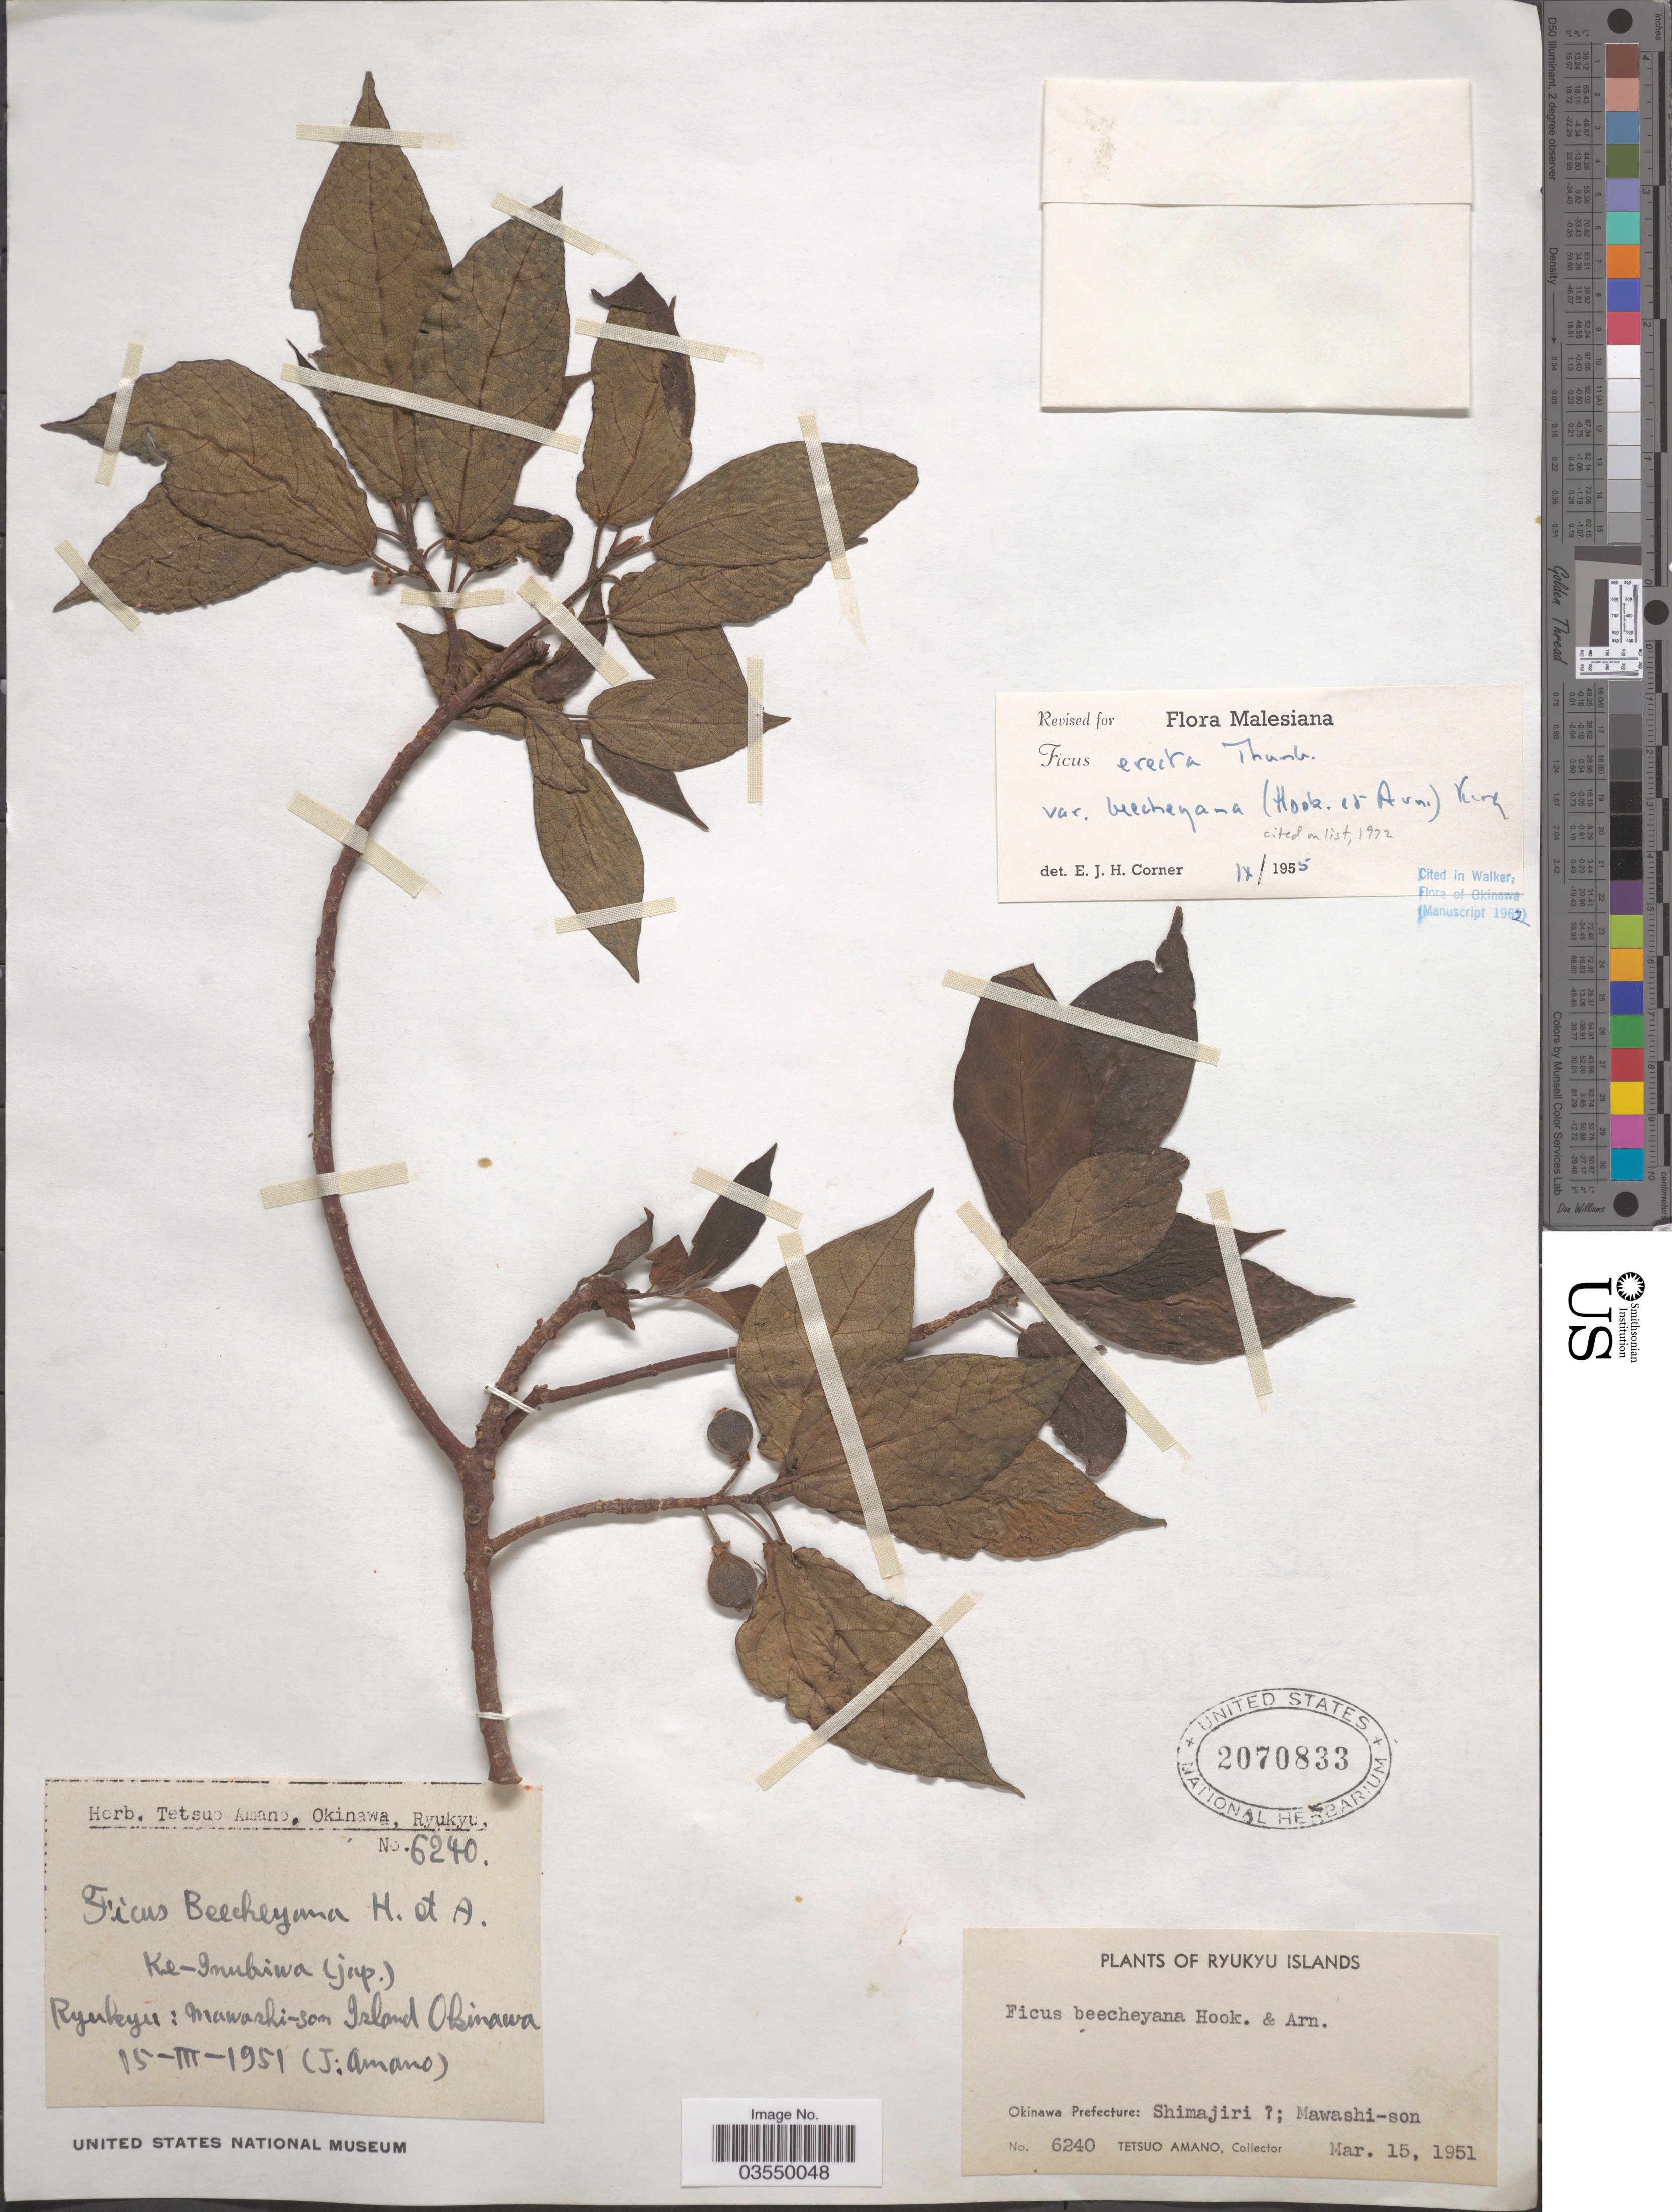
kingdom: Plantae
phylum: Tracheophyta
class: Magnoliopsida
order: Rosales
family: Moraceae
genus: Ficus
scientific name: Ficus erecta var. beecheyana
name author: (Hook. & Arn.) King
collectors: T. Amano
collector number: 6240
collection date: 1951-03-15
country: Japan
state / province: Okinawa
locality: Ryukyu Islands. Okinawa Prefecture: Shimajiri; Nawashi-son.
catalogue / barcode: US 2070833